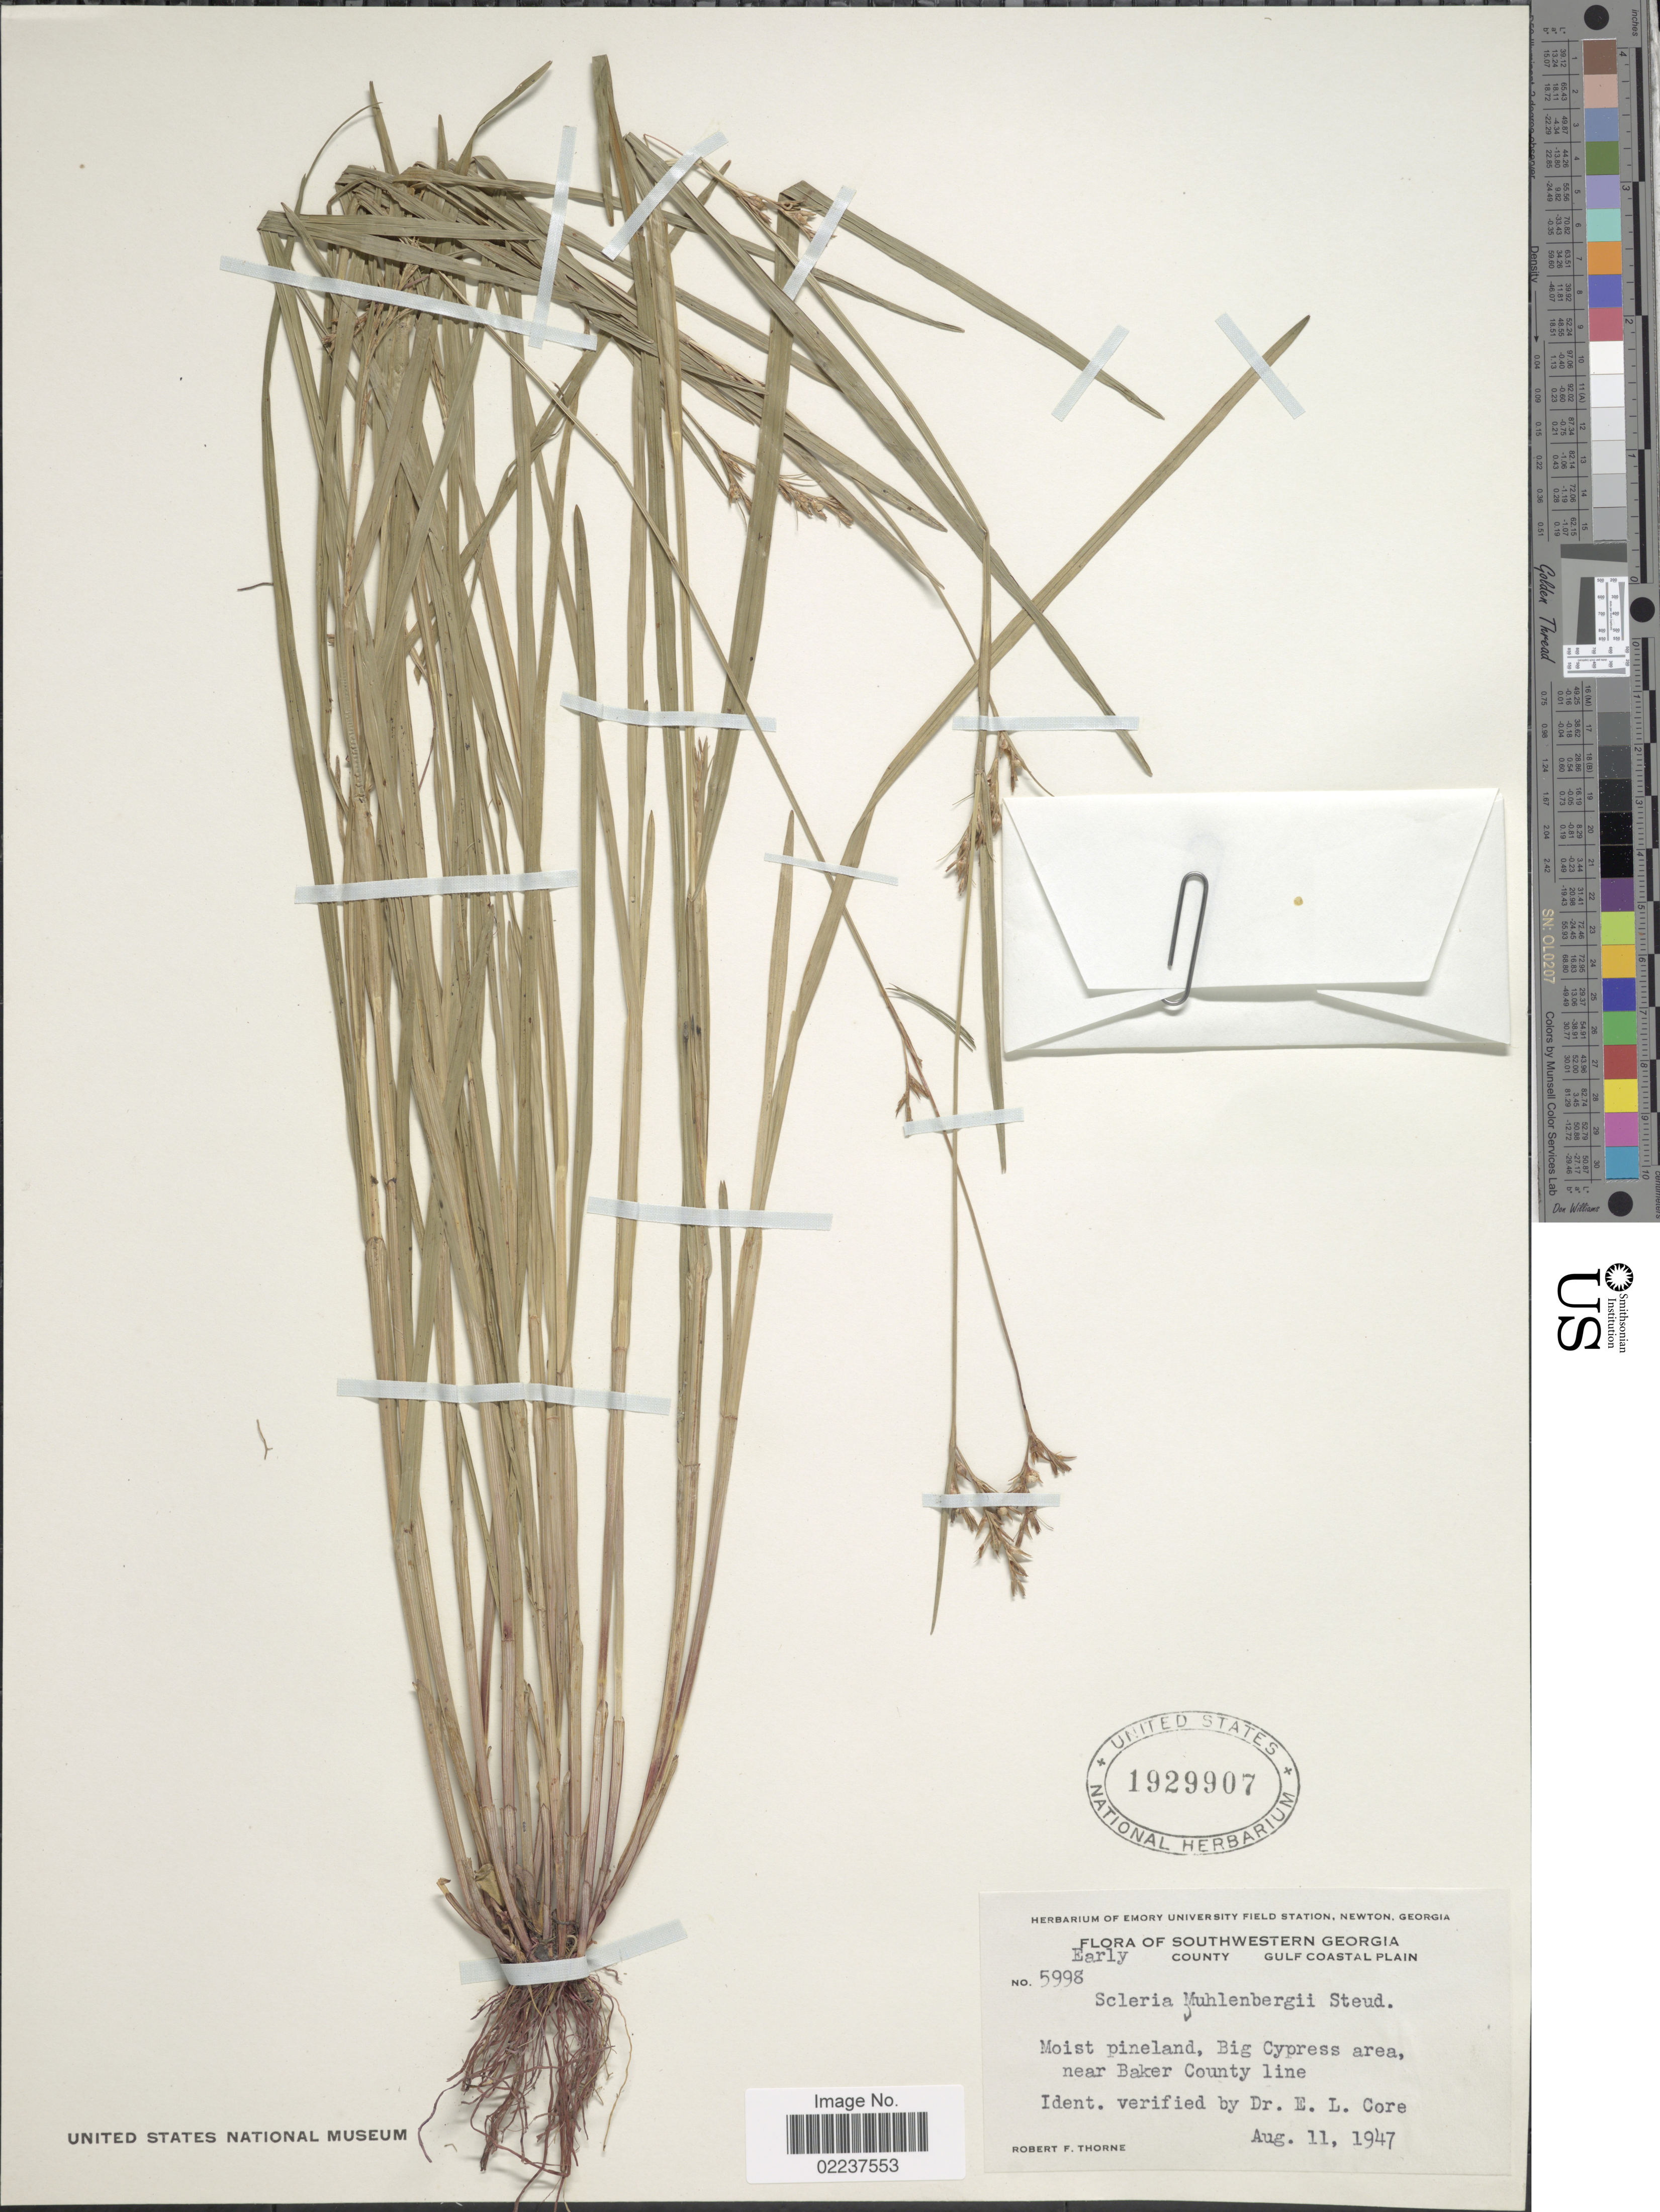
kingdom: Plantae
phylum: Tracheophyta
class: Liliopsida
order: Poales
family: Cyperaceae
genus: Scleria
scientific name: Scleria muehlenbergii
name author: Steud.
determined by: Strong, Mark T., (BOT), Smithsonian Institution - National Museum of Natural History (UNITED STATES)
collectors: R. F. Thorne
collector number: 5998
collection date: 1947-08-11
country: United States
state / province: Georgia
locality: Southwestern Georgia, Early County, Gulf Coastal Plain, Moist pineland, Big Cypress area, near Baker County line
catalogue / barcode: US 1929907